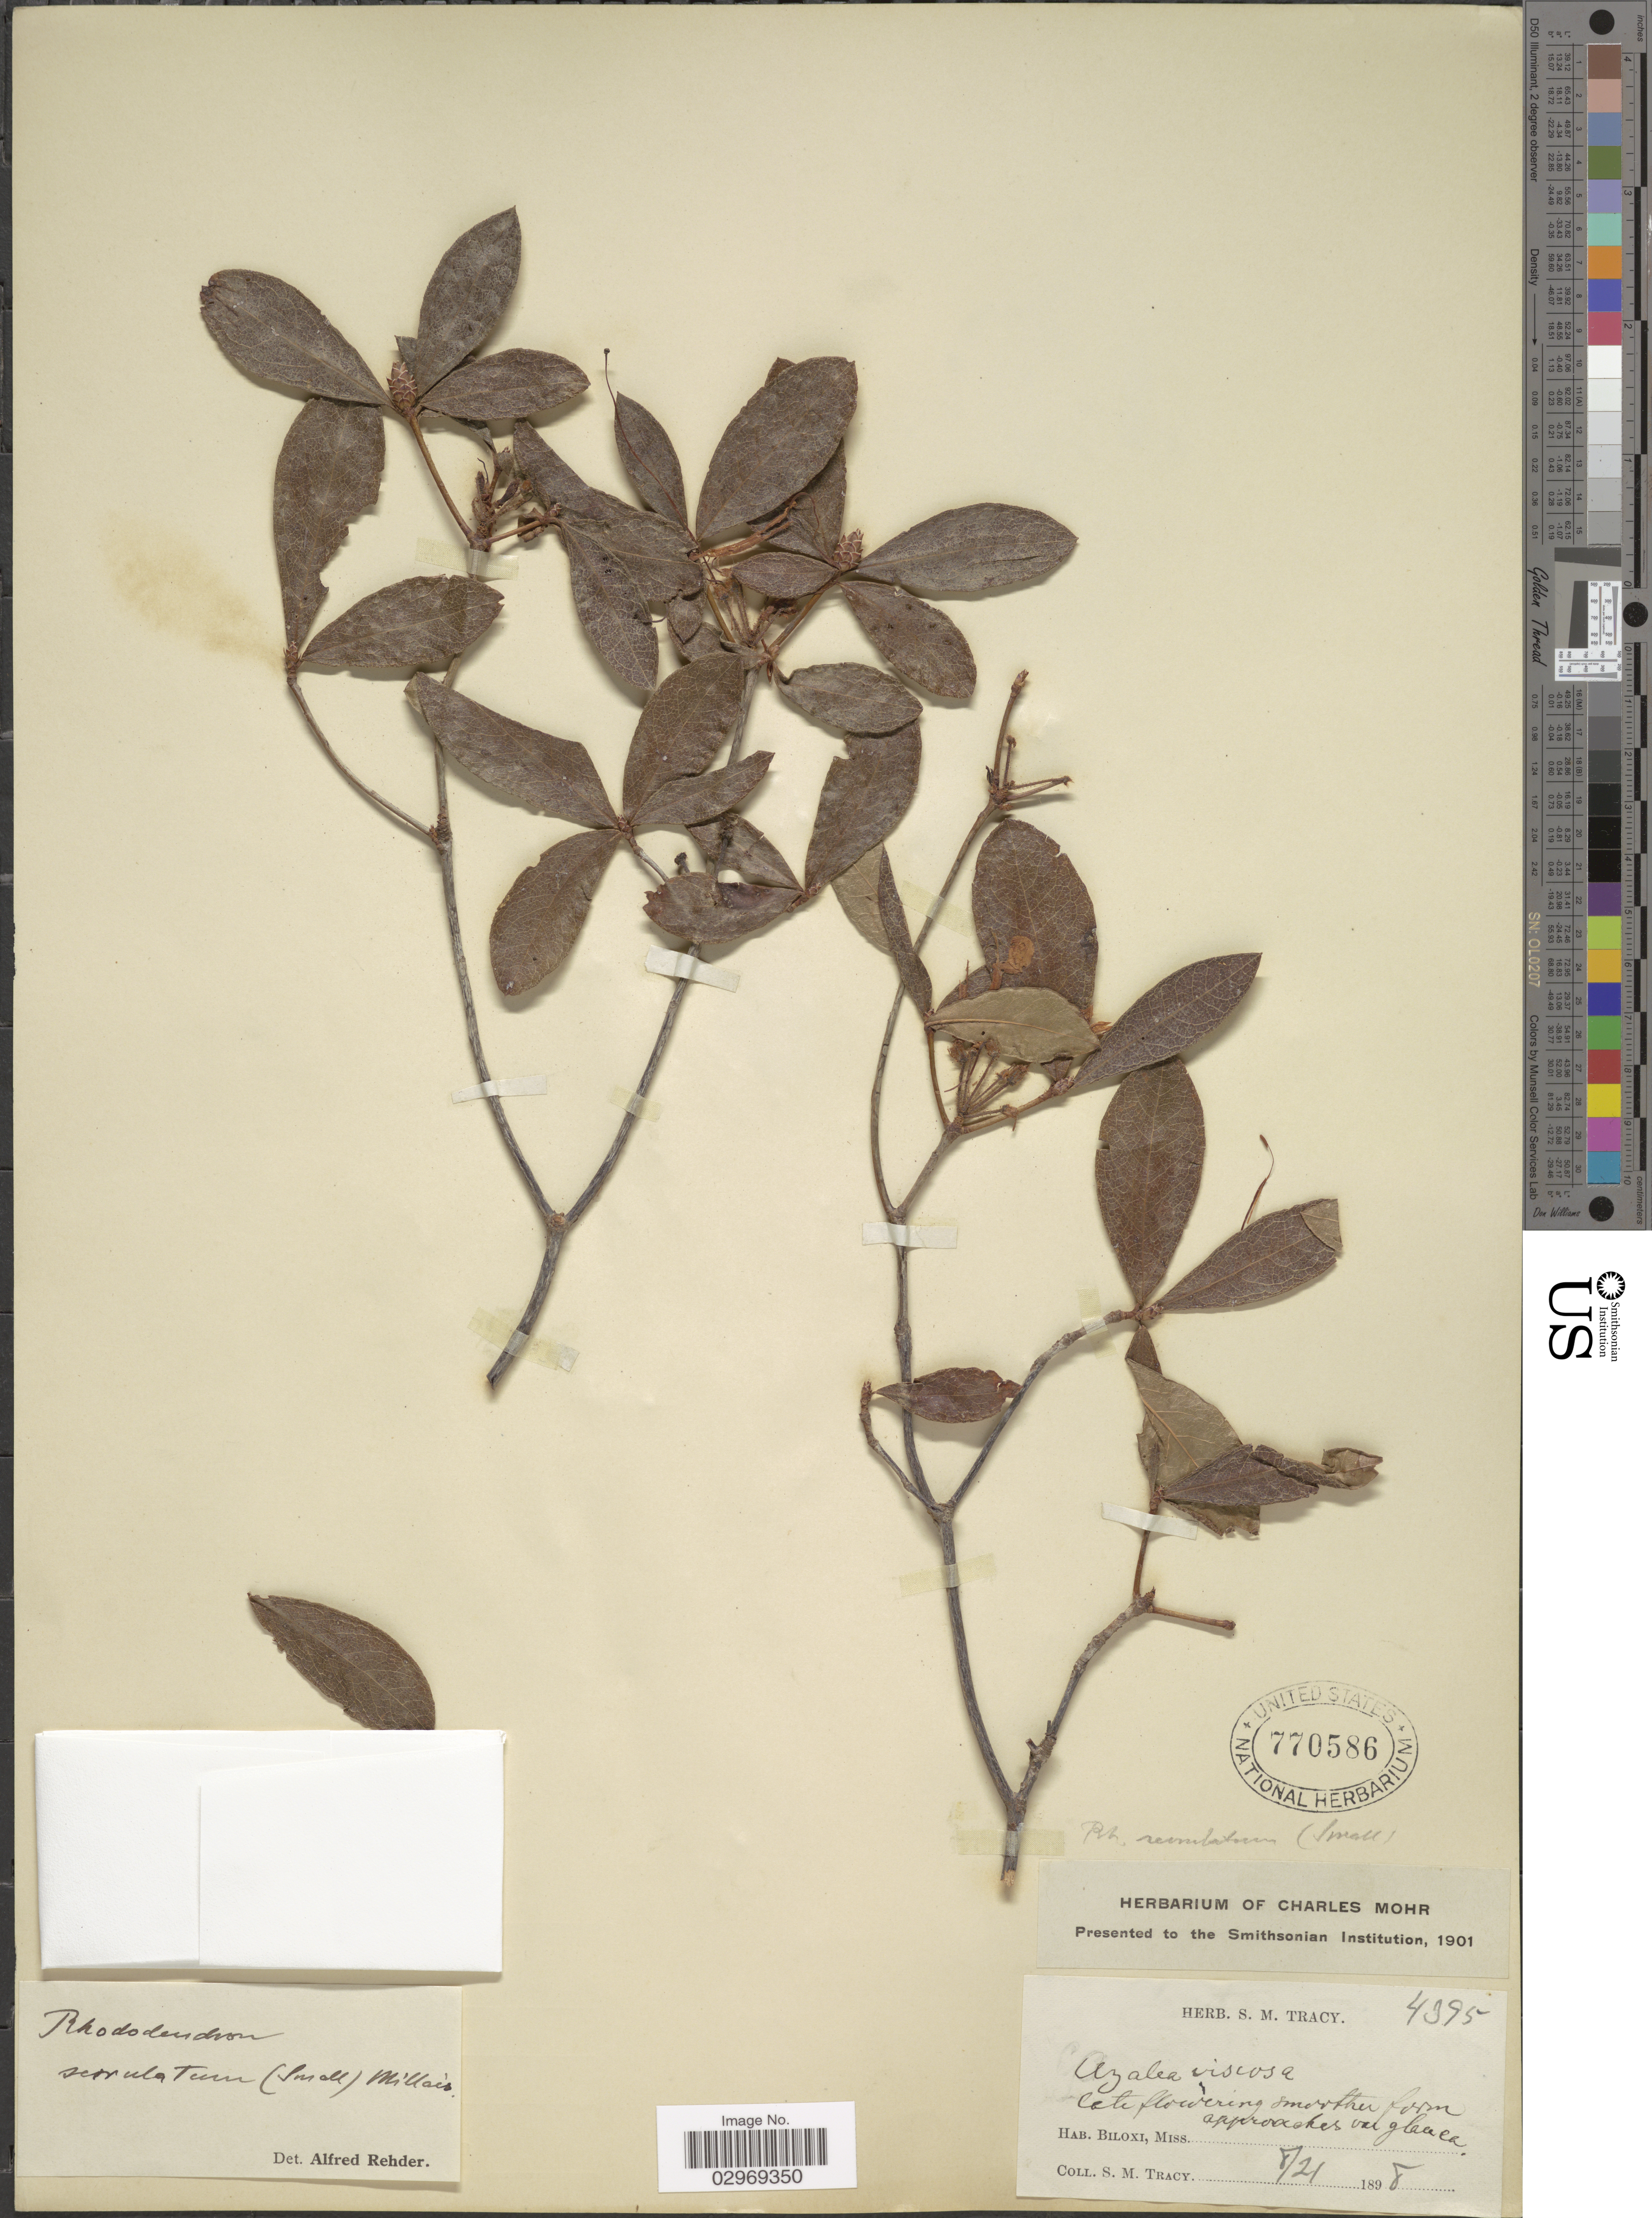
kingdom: Plantae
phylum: Tracheophyta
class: Magnoliopsida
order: Ericales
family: Ericaceae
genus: Rhododendron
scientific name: Rhododendron serrulatum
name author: (Small) Millais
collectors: S. M. Tracy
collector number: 4395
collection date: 1898-08-21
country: United States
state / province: Mississippi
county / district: Harrison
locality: Biloxi.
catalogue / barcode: US 770586